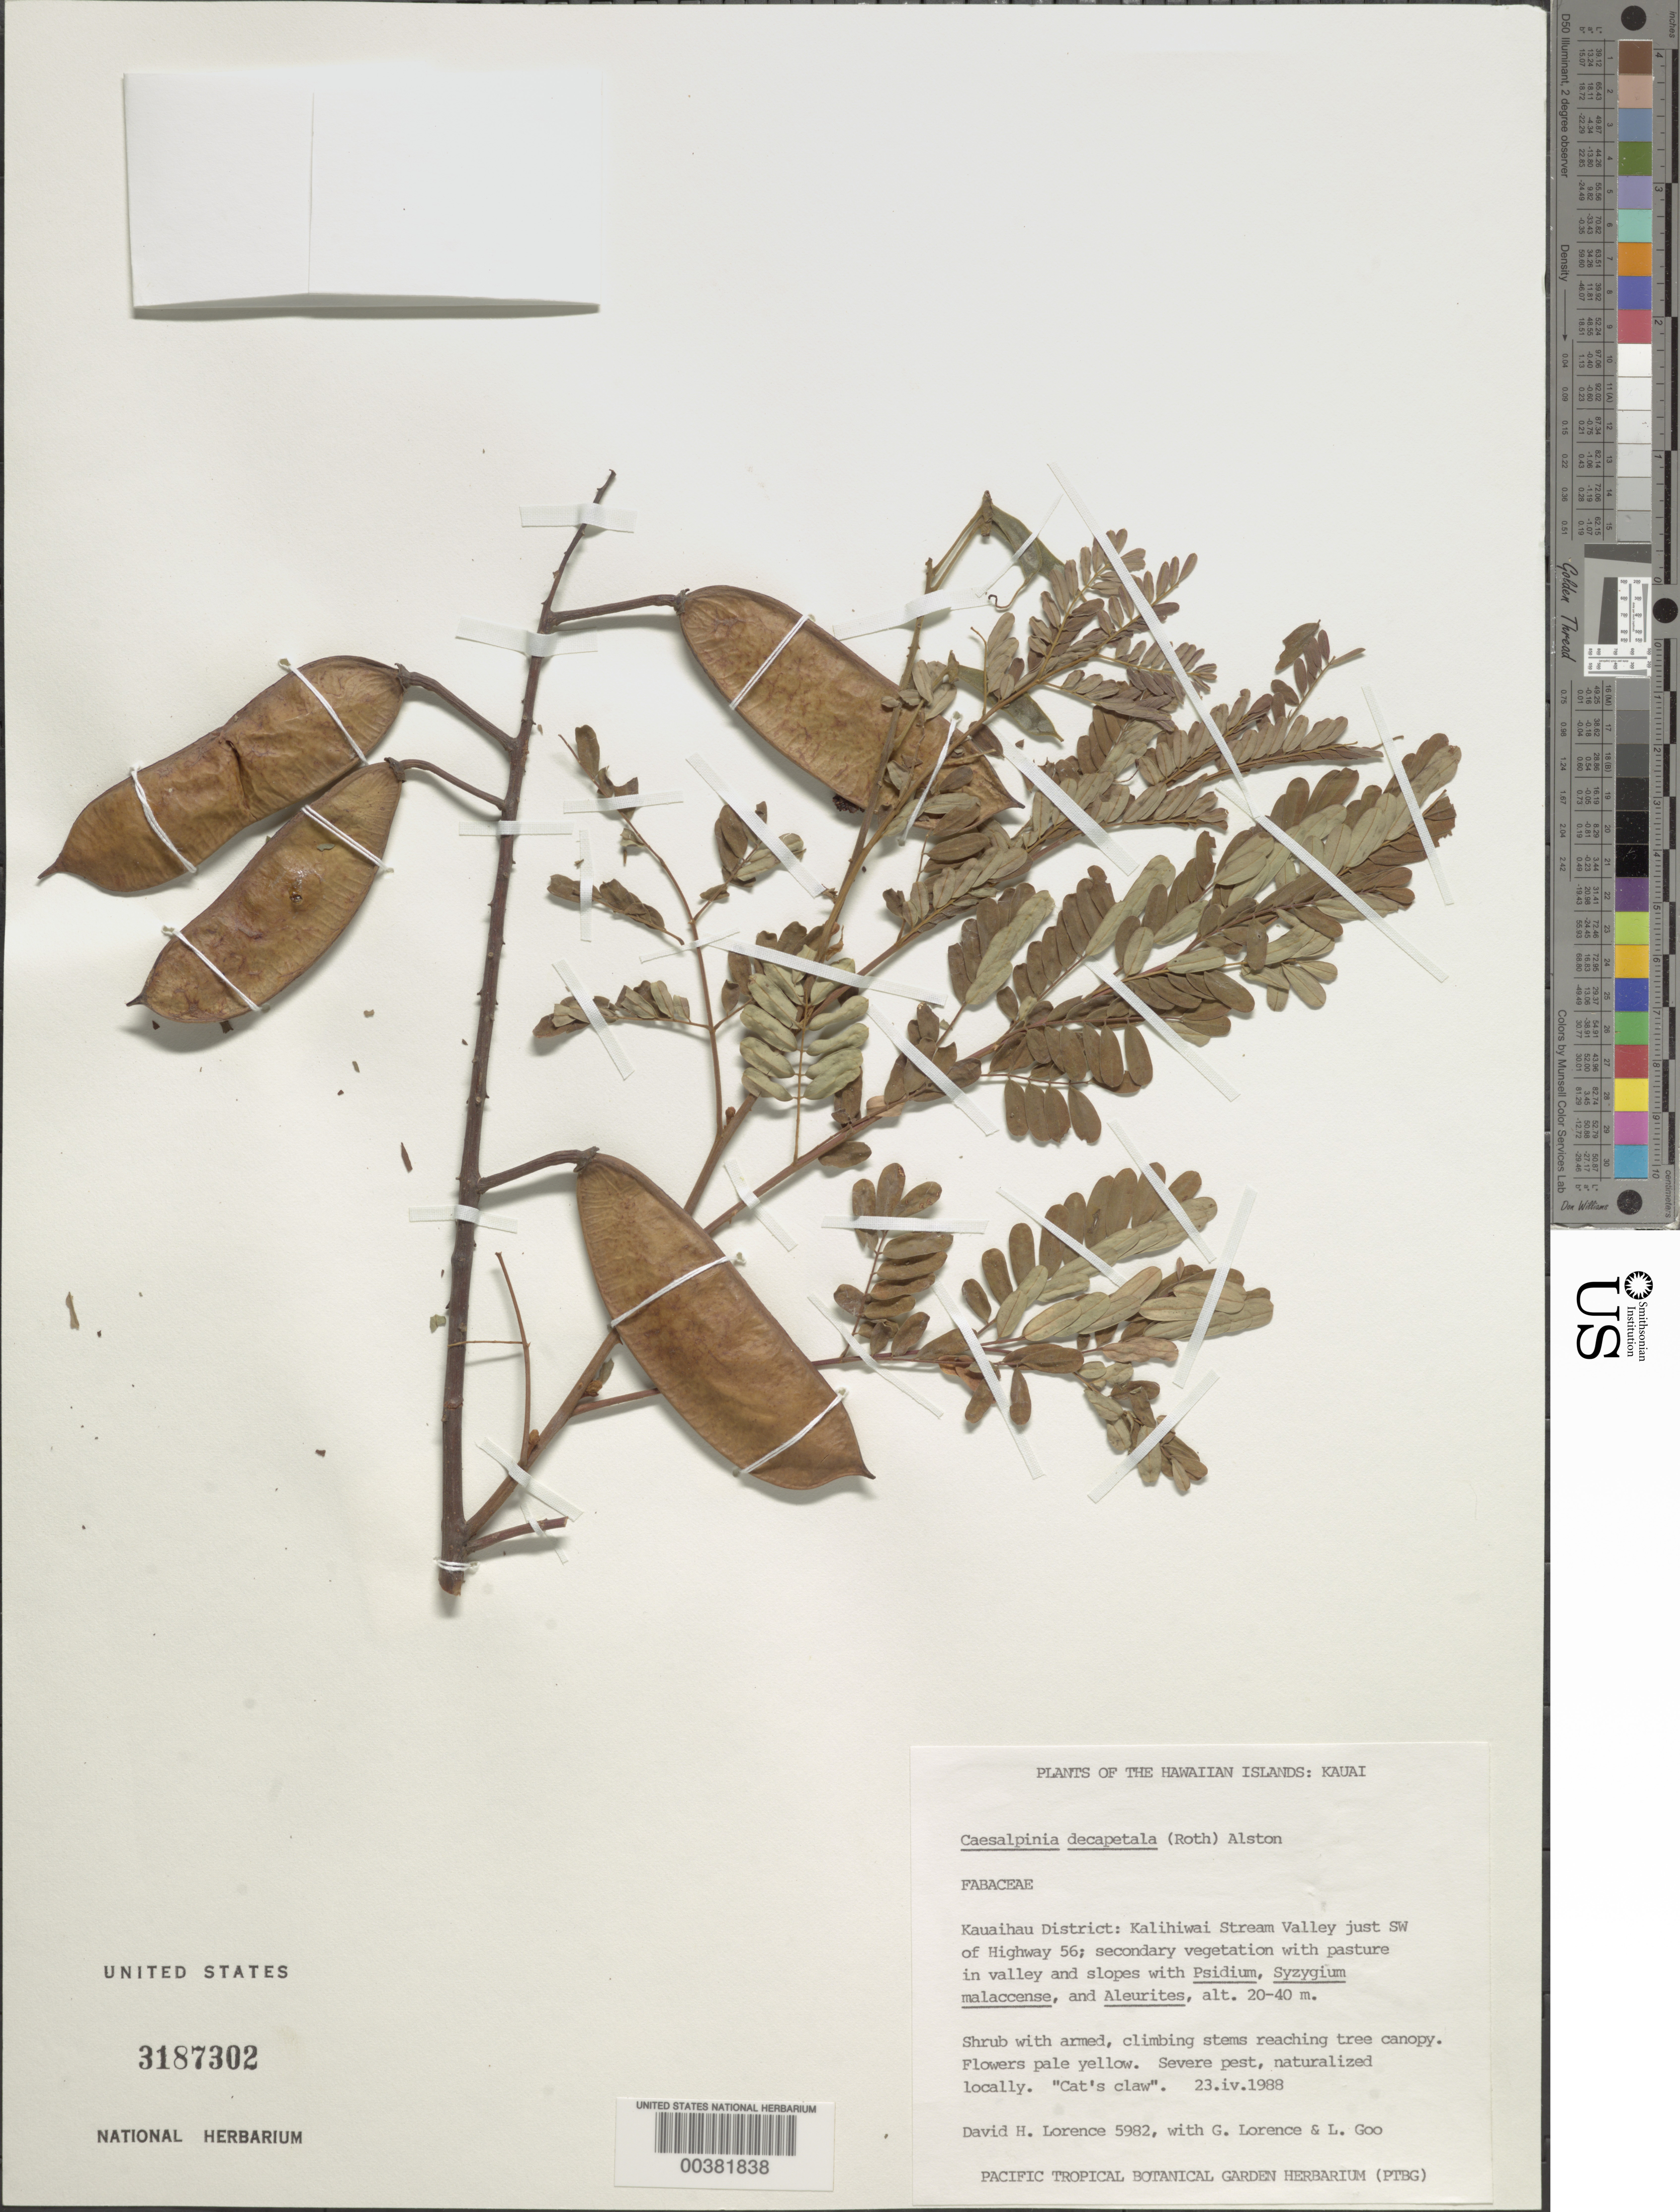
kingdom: Plantae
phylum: Tracheophyta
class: Magnoliopsida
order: Fabales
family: Fabaceae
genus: Biancaea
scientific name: Biancaea decapetala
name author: (Roth) O. Deg.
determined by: Wagner, W. L., (BOT), Smithsonian Institution - National Museum of Natural History (UNITED STATES)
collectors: D. Lorence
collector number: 5982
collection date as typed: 23 Apr 1988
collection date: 1988-04-23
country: United States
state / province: Hawaii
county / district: Kauai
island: Kaua'i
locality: Kauaihau dist.; kalihiwai stream valley just sw of hwy 56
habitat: Secondary vegetation with pasture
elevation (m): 20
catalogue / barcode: US 3187302